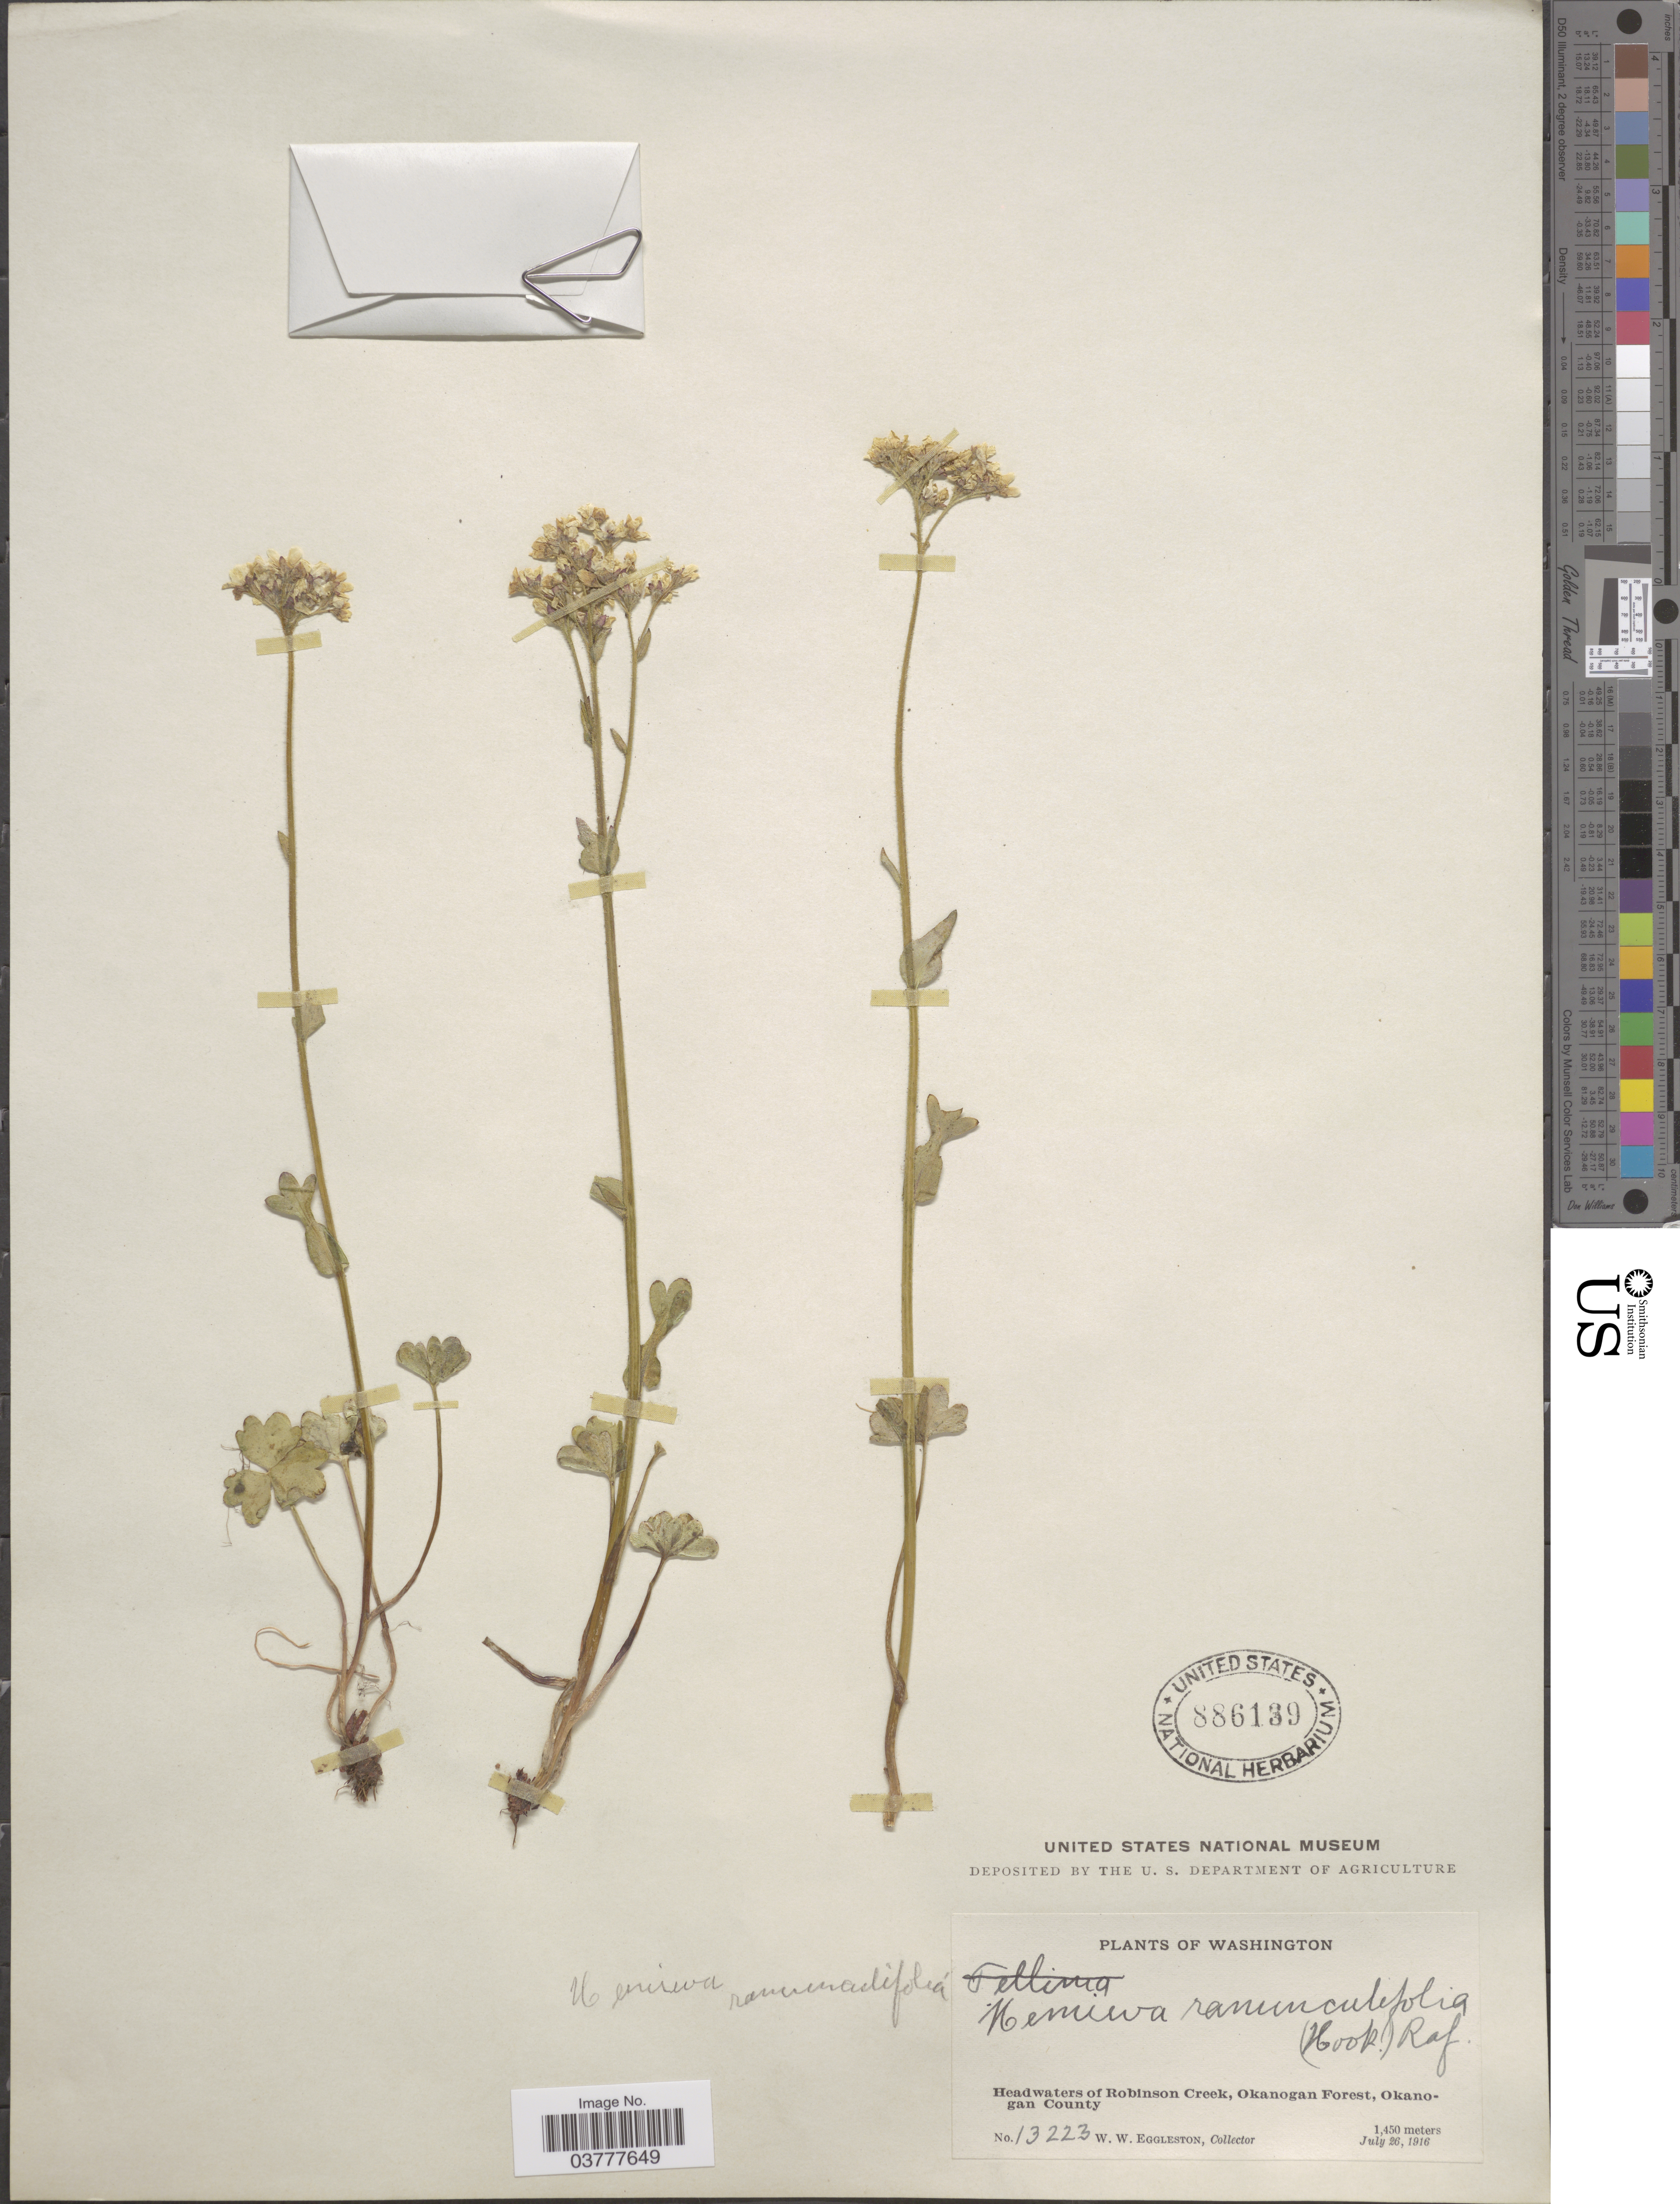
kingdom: Plantae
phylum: Tracheophyta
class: Magnoliopsida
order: Saxifragales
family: Saxifragaceae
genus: Hemieva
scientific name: Hemieva ranunculifolia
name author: (Hook.) Raf.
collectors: W. W. Eggleston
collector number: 13223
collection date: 1916-07-26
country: United States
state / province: Washington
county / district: Okanogan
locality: Headwaters of Robinson Creek, Okanogan Forest, Okanogan County.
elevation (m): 1450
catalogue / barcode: US 886139